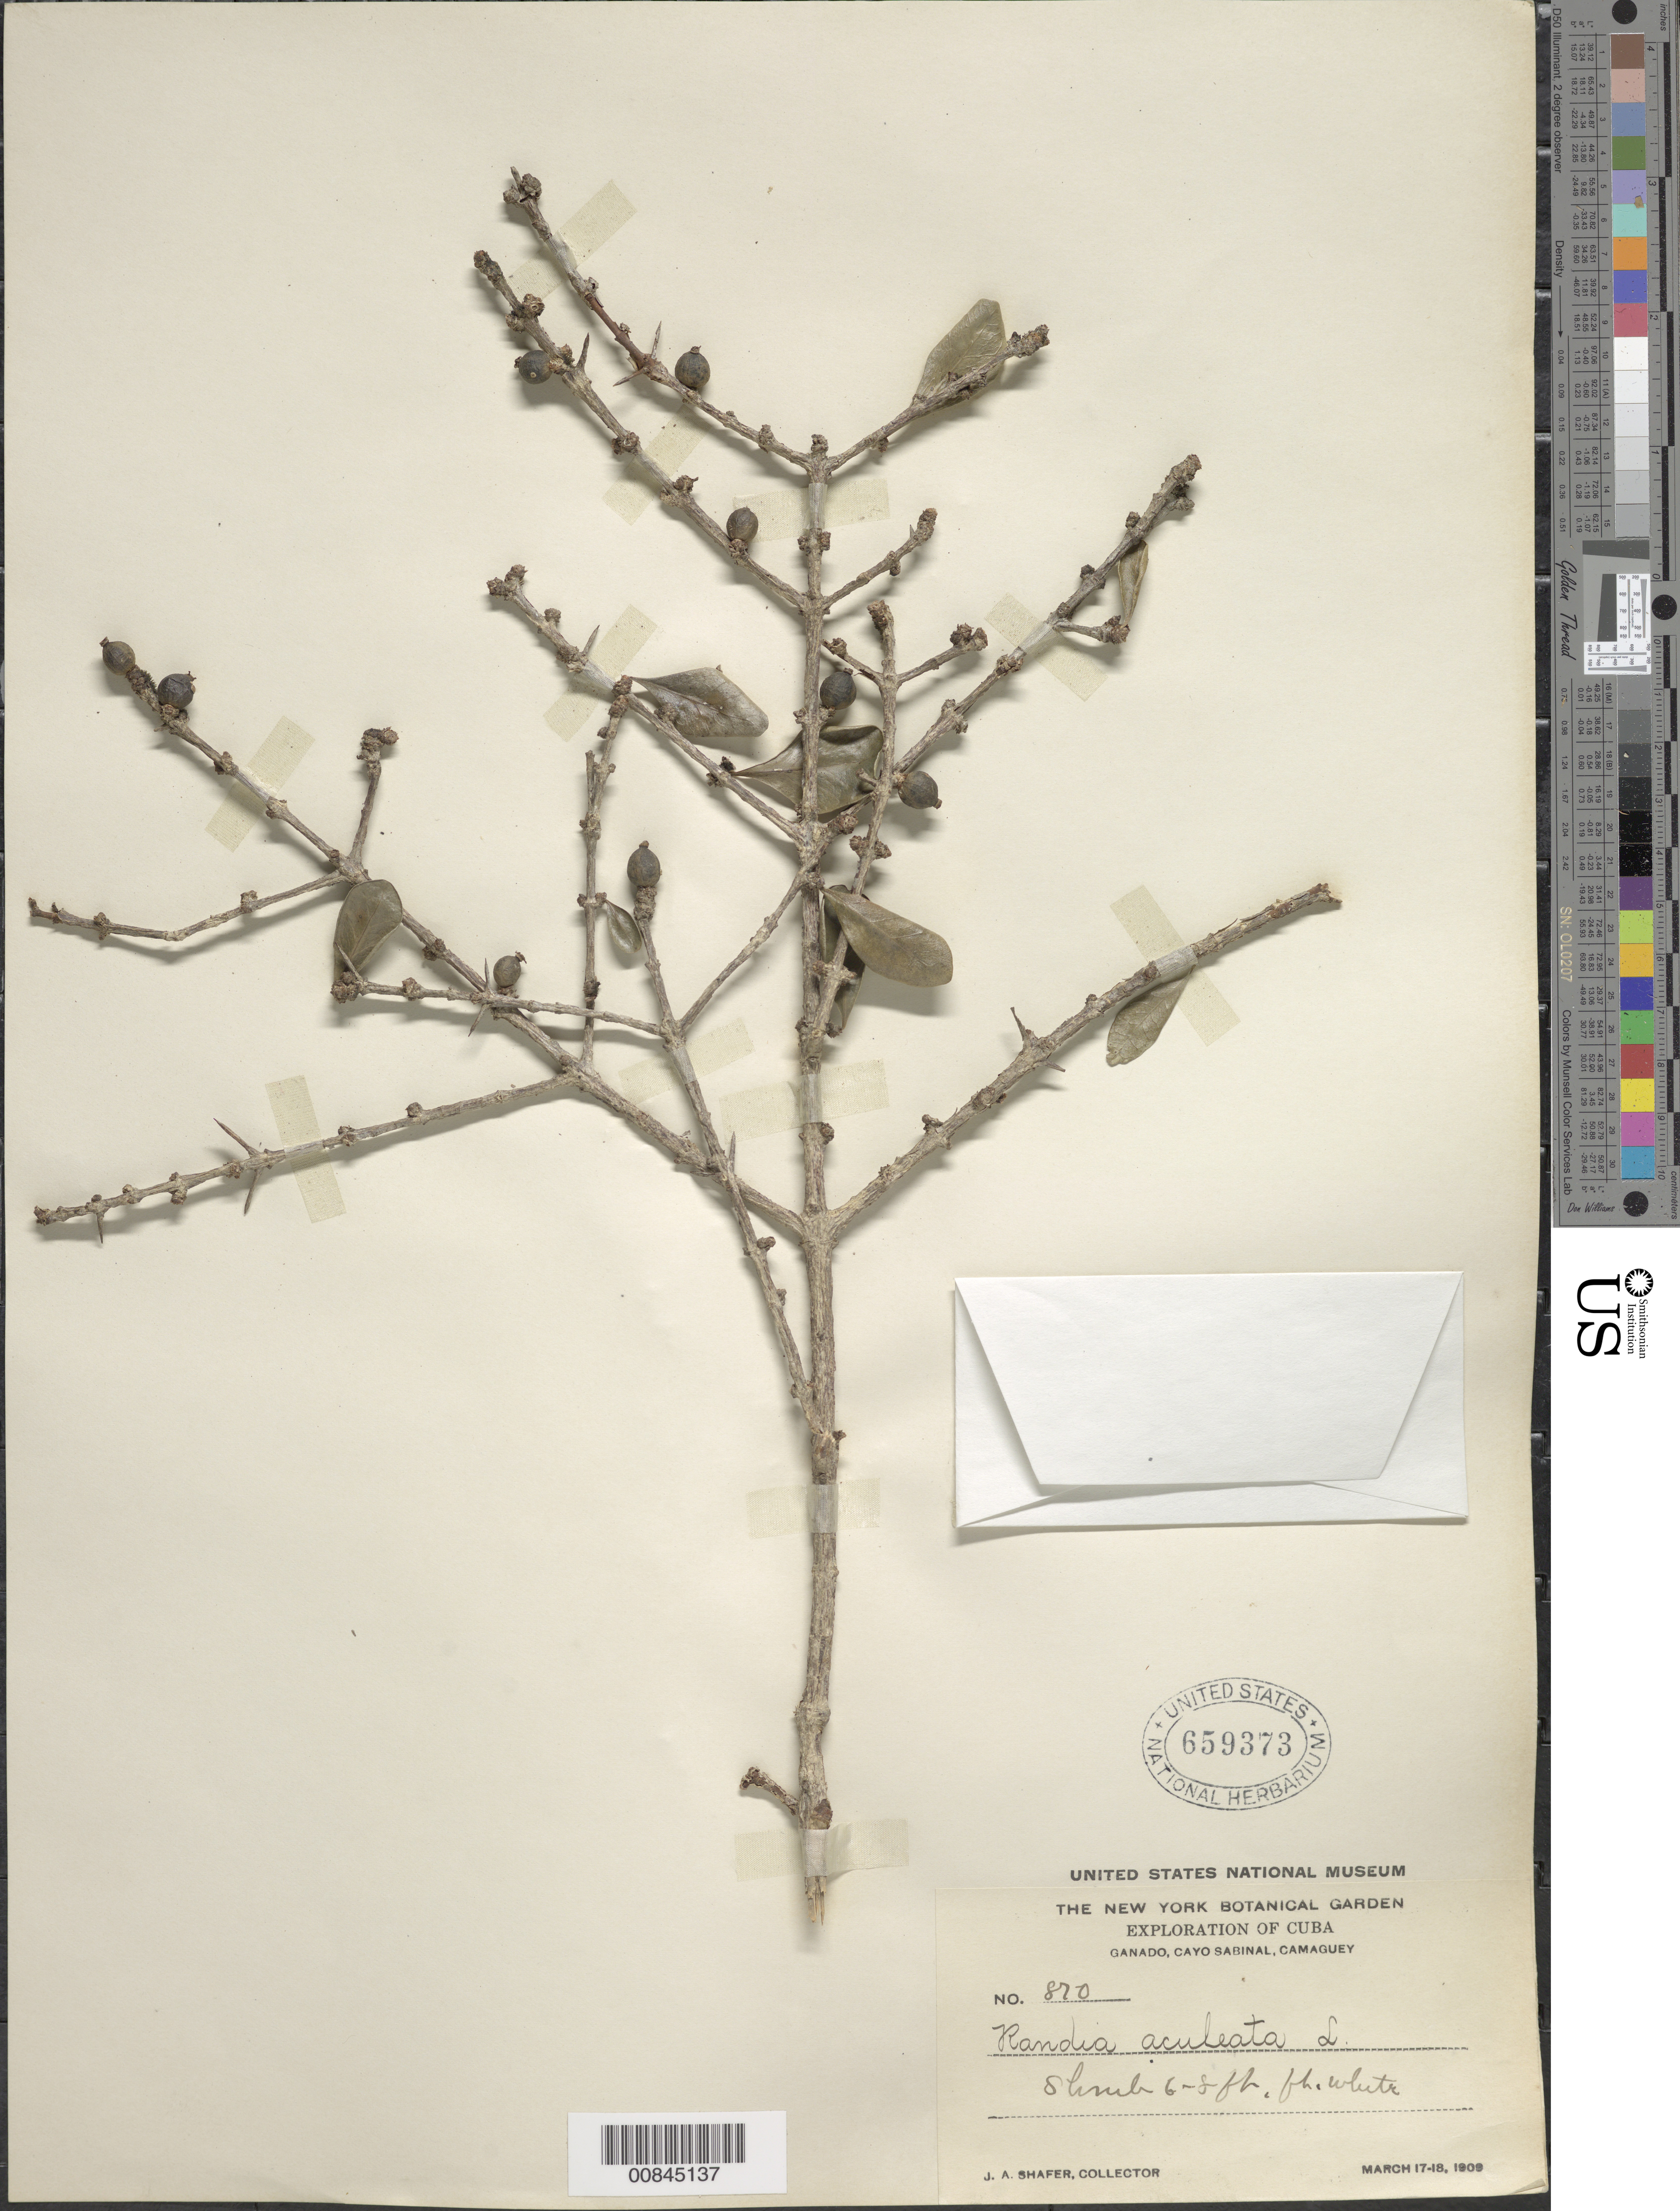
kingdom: Plantae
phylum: Tracheophyta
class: Magnoliopsida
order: Gentianales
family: Rubiaceae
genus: Randia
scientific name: Randia aculeata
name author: L.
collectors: J. A. Shafer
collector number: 870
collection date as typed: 17 Mar 1909 to 18 Mar 1909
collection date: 1909-03-17/1909-03-18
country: Cuba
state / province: Camaguey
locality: Ganado, Cayo Sabinal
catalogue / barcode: US 659373